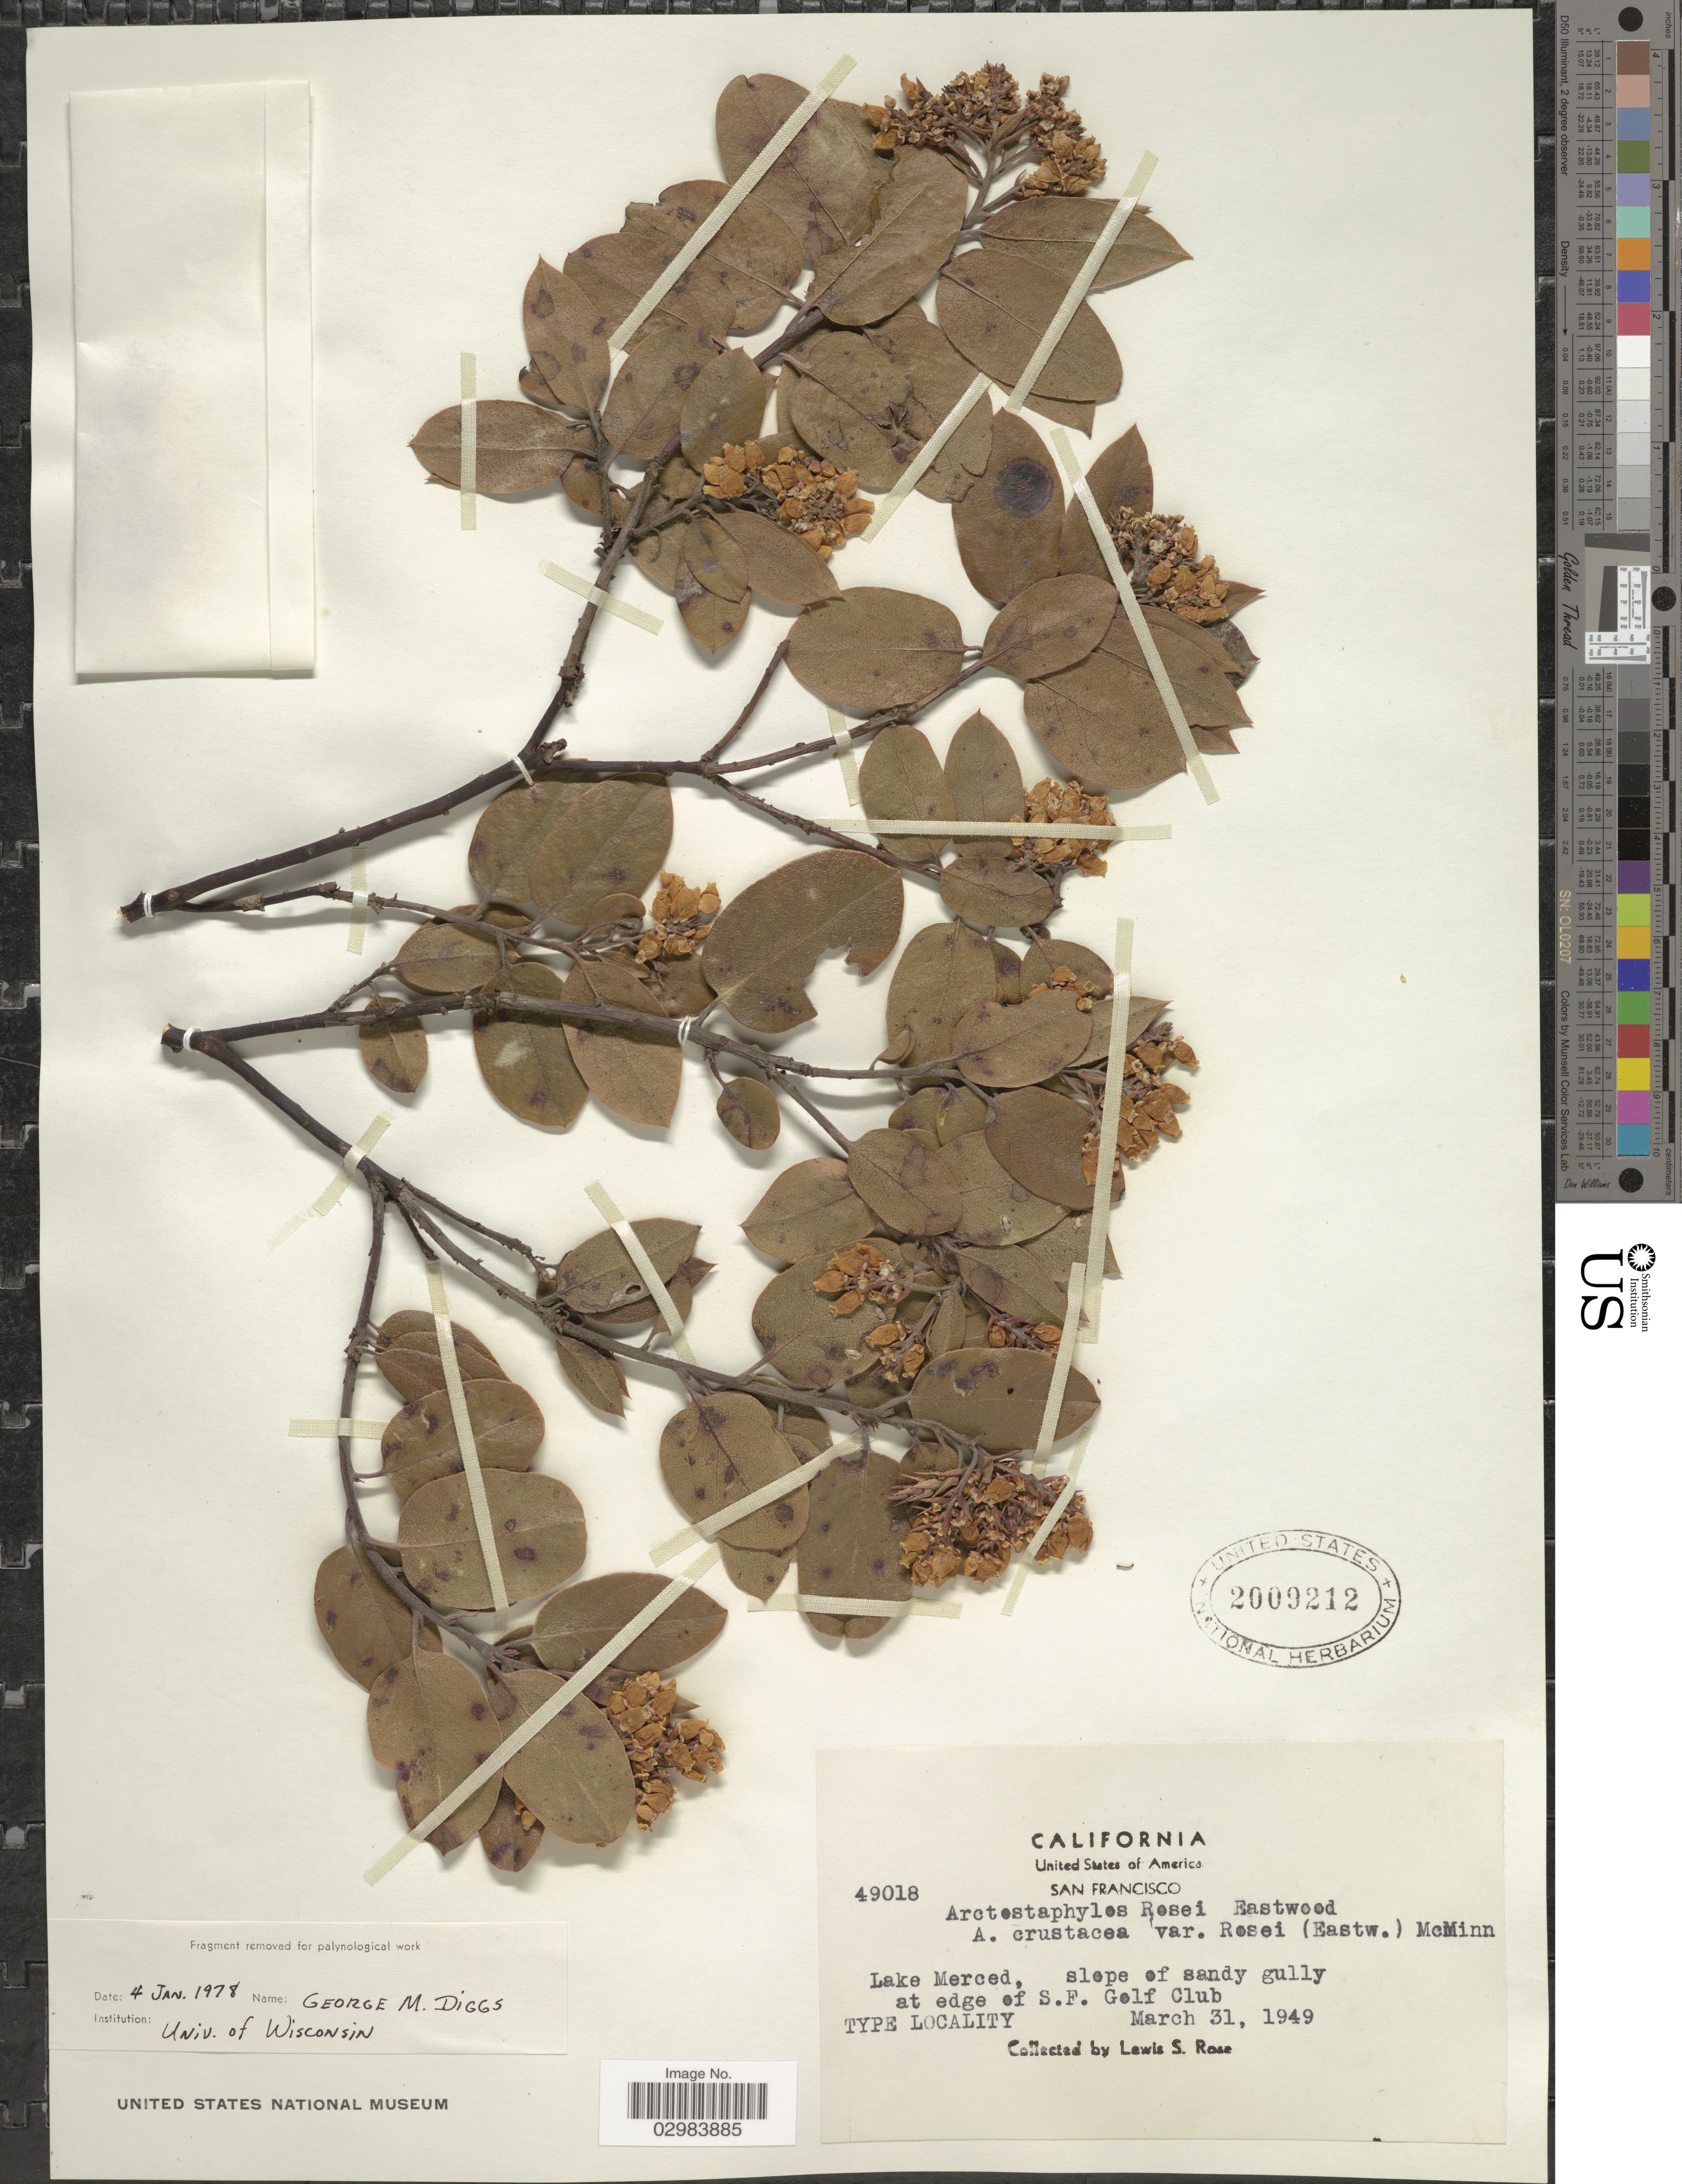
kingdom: Plantae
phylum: Tracheophyta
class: Magnoliopsida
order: Ericales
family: Ericaceae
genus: Arctostaphylos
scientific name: Arctostaphylos crustacea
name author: Eastw.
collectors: L. S. Rose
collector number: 49018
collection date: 1949-03-31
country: United States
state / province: California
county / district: San Francisco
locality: San Francisco, Lake Merced, slope of sandy gully at edge of S.F. Golf Club.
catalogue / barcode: US 2009212